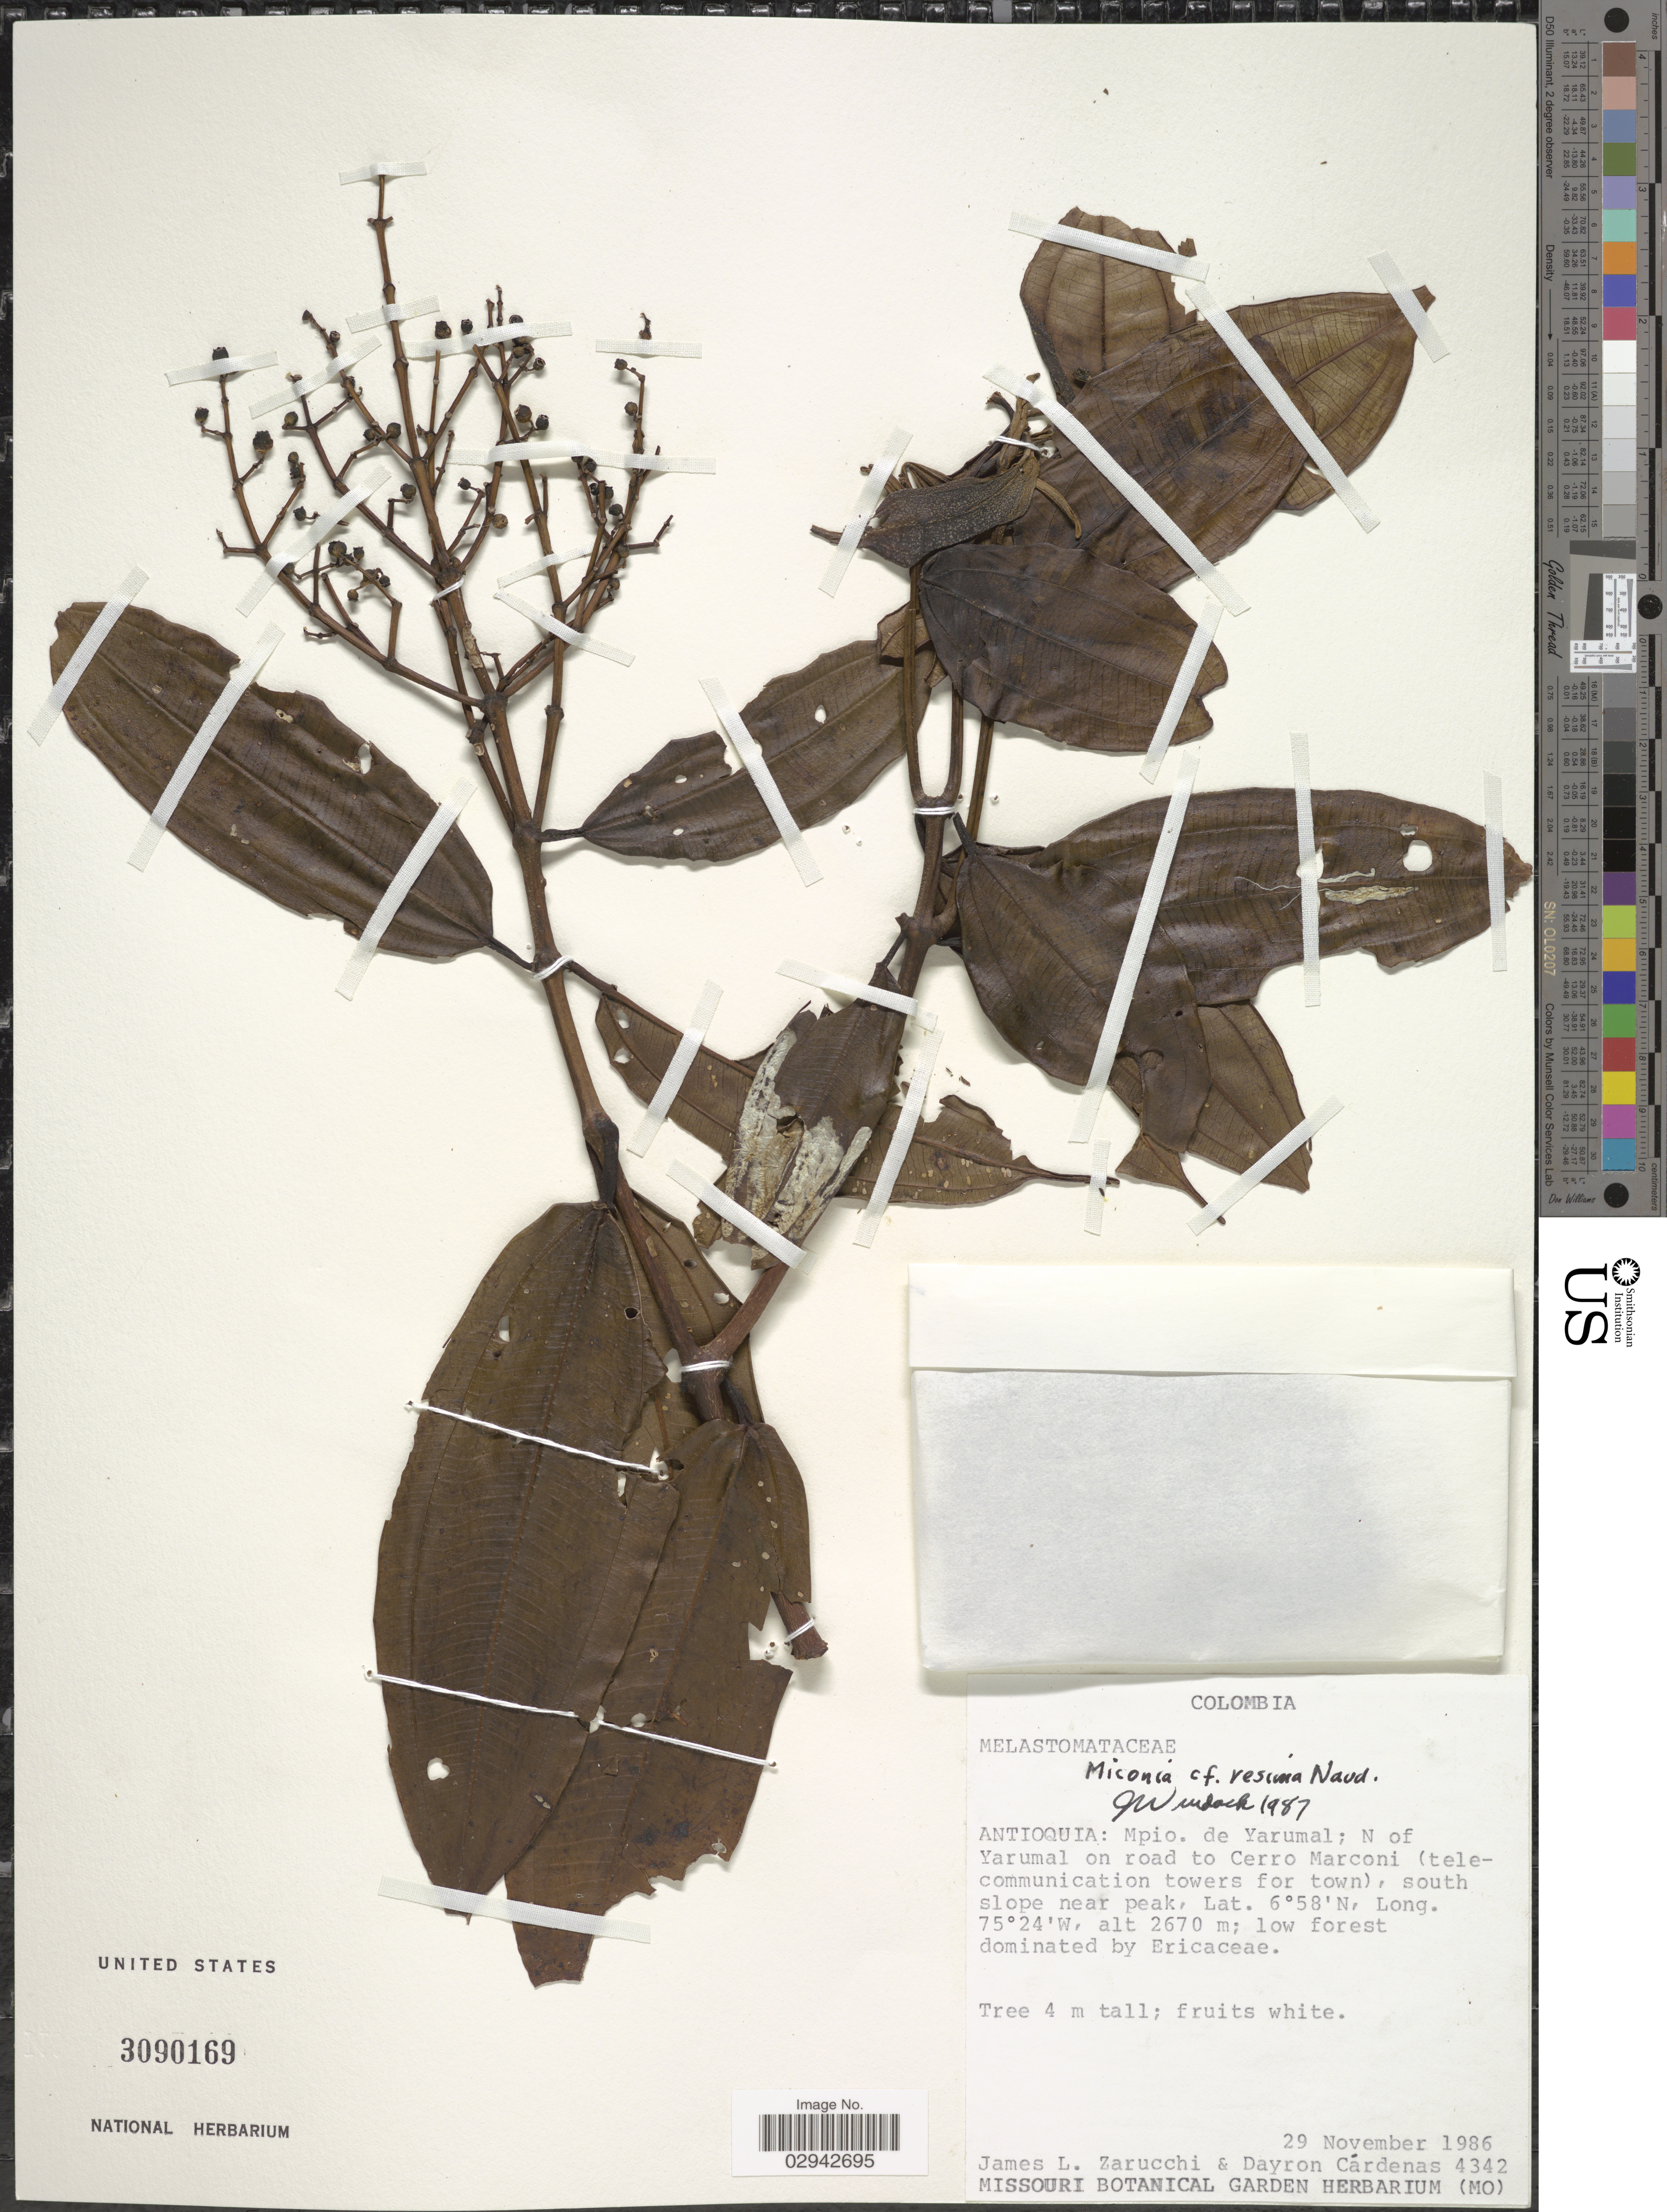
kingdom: Plantae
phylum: Tracheophyta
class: Magnoliopsida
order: Myrtales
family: Melastomataceae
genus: Miconia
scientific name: Miconia resima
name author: Naudin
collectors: J. L. Zarucchi & D. Cárdenas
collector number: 4342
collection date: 1986-11-29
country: Colombia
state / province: Antioquia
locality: Mpio. de Yarumal; N of Yarumal on road to Cerro Marconi, south slope near peak.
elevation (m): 2670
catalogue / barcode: US 3090169